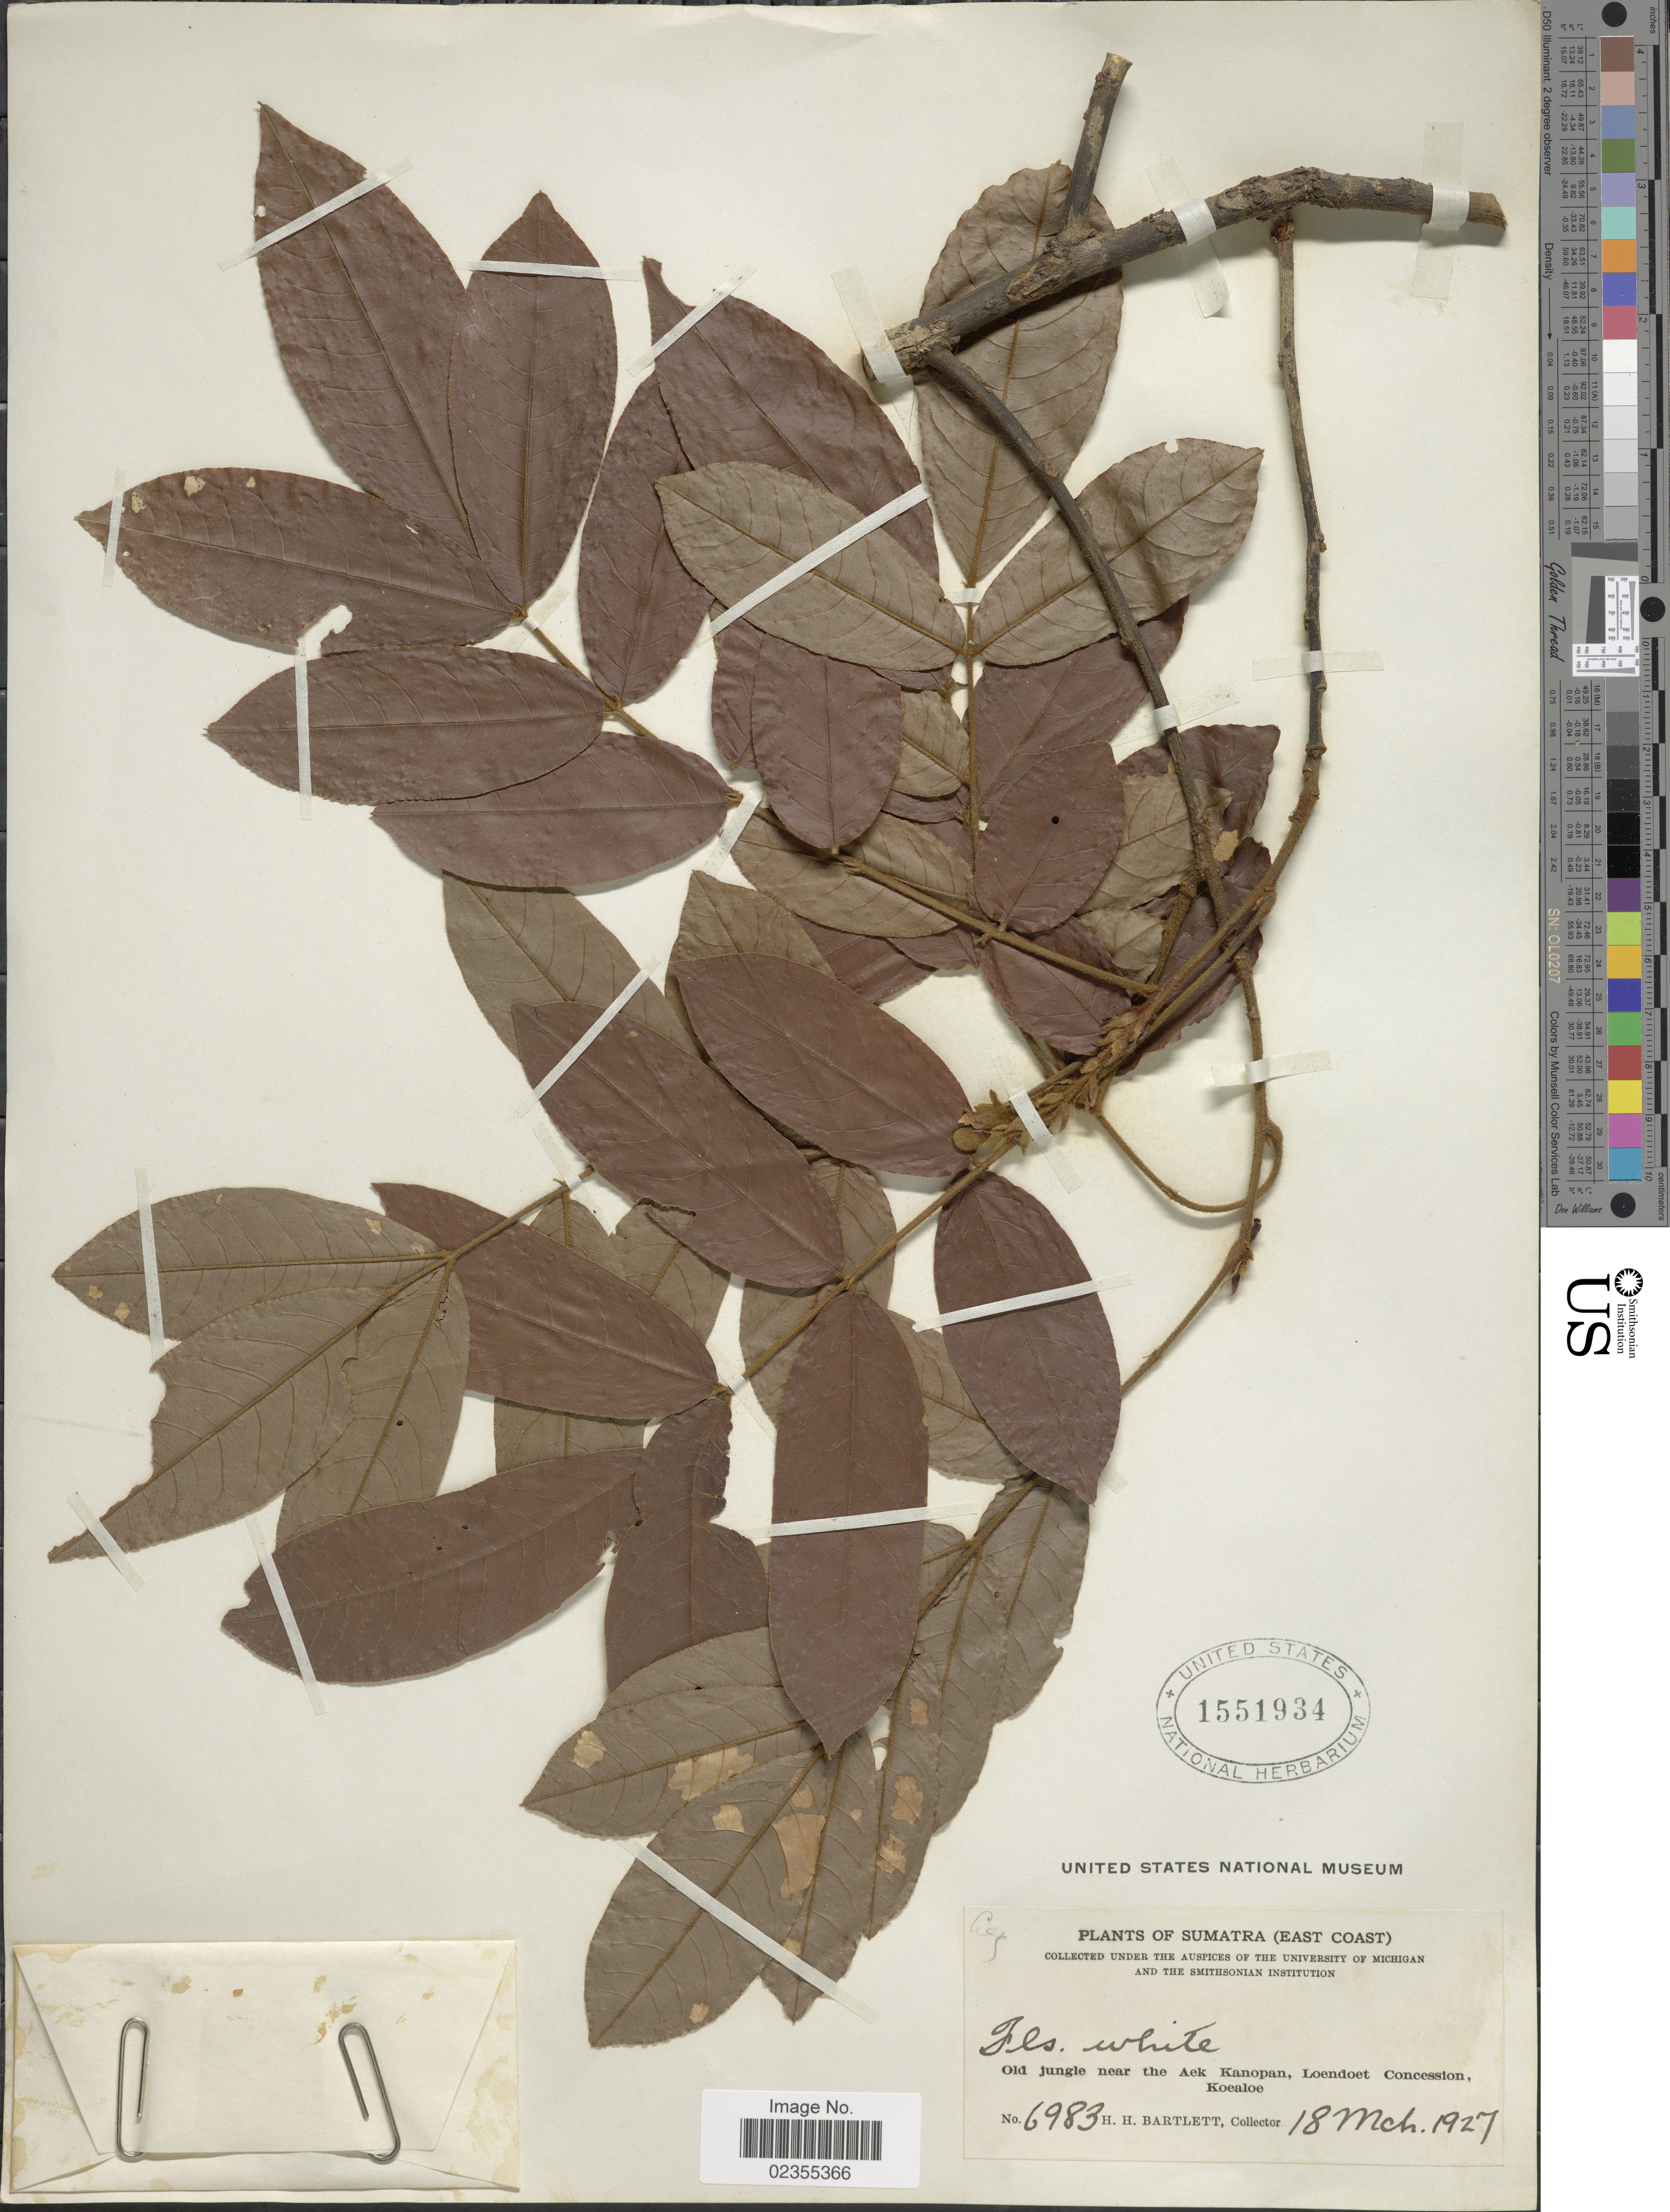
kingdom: Plantae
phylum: Tracheophyta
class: Magnoliopsida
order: Fabales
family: Fabaceae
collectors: H. H. Bartlett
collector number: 6983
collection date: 1927-03-18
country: Indonesia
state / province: Sumatra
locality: (East Coast, Old jungle near the Aek Kanopan, Loendoet Concession, Koealoe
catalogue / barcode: US 1551934